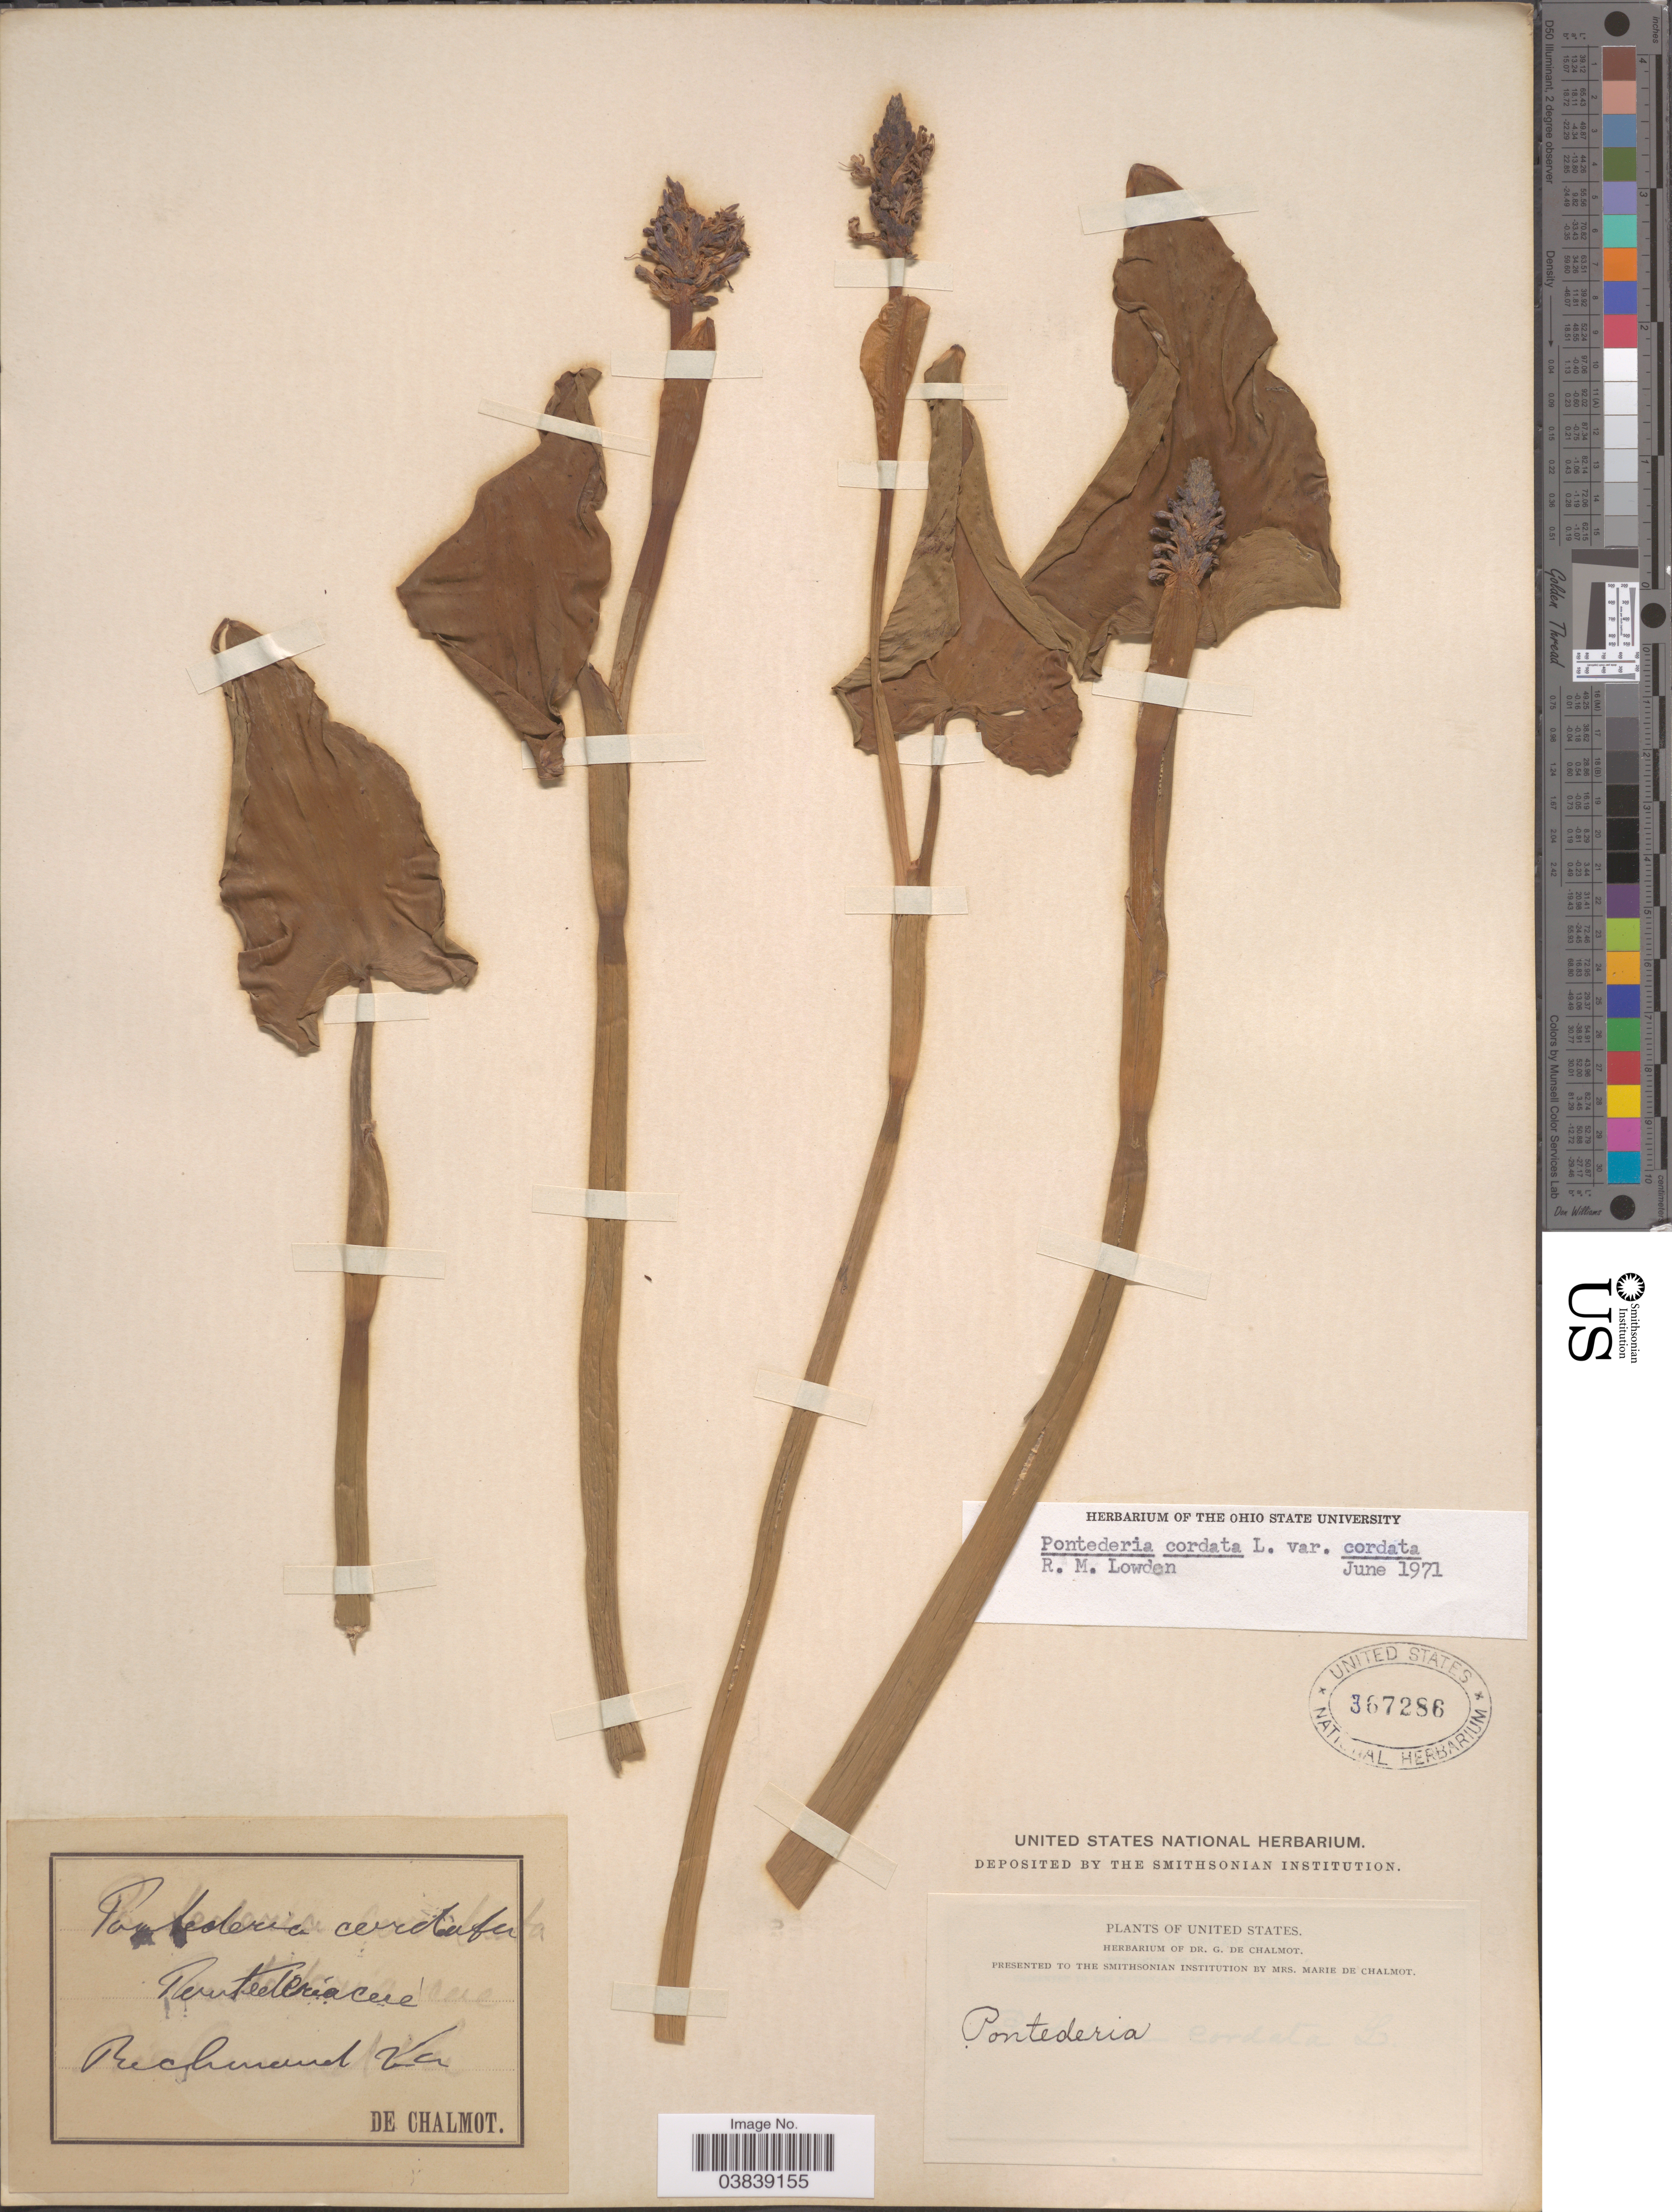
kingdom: Plantae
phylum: Tracheophyta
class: Liliopsida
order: Commelinales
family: Pontederiaceae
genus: Pontederia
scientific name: Pontederia cordata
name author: L.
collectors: G. de Chalmot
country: United States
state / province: Virginia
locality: Richmond.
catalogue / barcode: US 367286